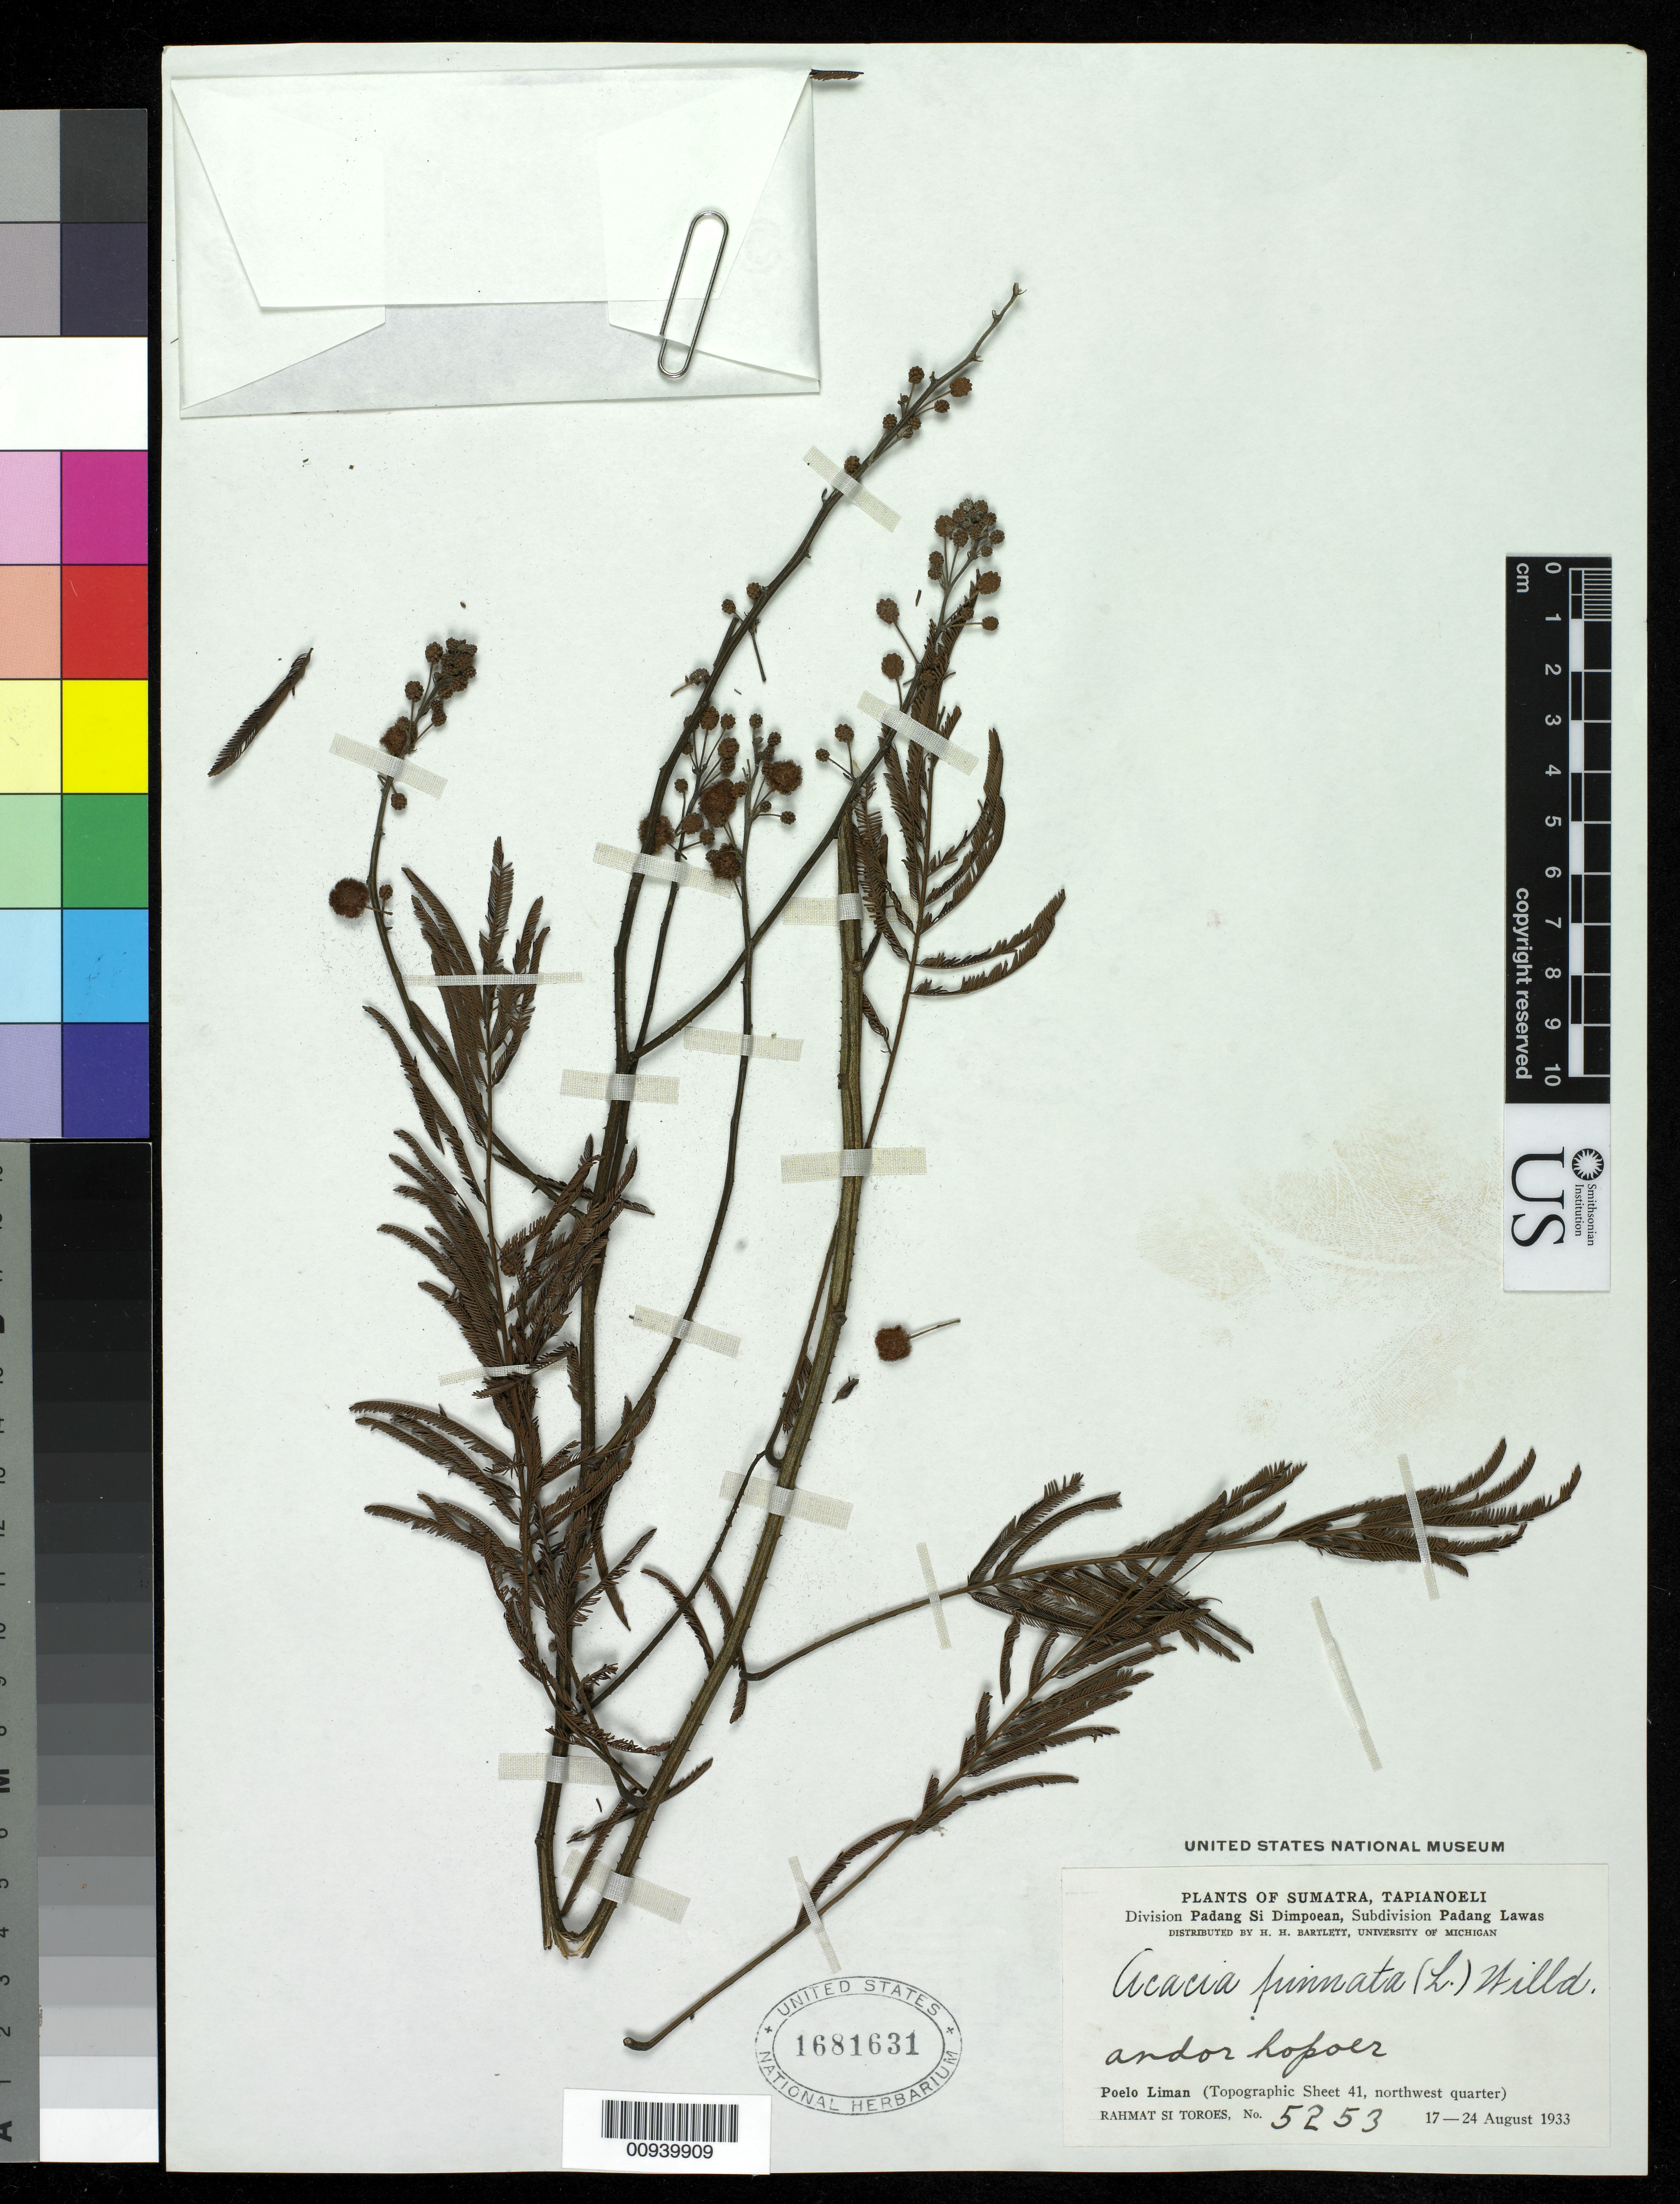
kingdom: Plantae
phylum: Tracheophyta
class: Magnoliopsida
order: Fabales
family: Fabaceae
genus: Senegalia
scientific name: Senegalia pennata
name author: (L.) Maslin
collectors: Rahmat Si Boeea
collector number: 5253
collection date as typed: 17 Aug 1933 to 24 Aug 1933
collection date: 1933-08-17/1933-08-24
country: Indonesia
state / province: Sumatra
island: Sumatra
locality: Tapianoeli, Division Padang Si Dimpoean, subdivision Padang Lawas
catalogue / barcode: US 1681631